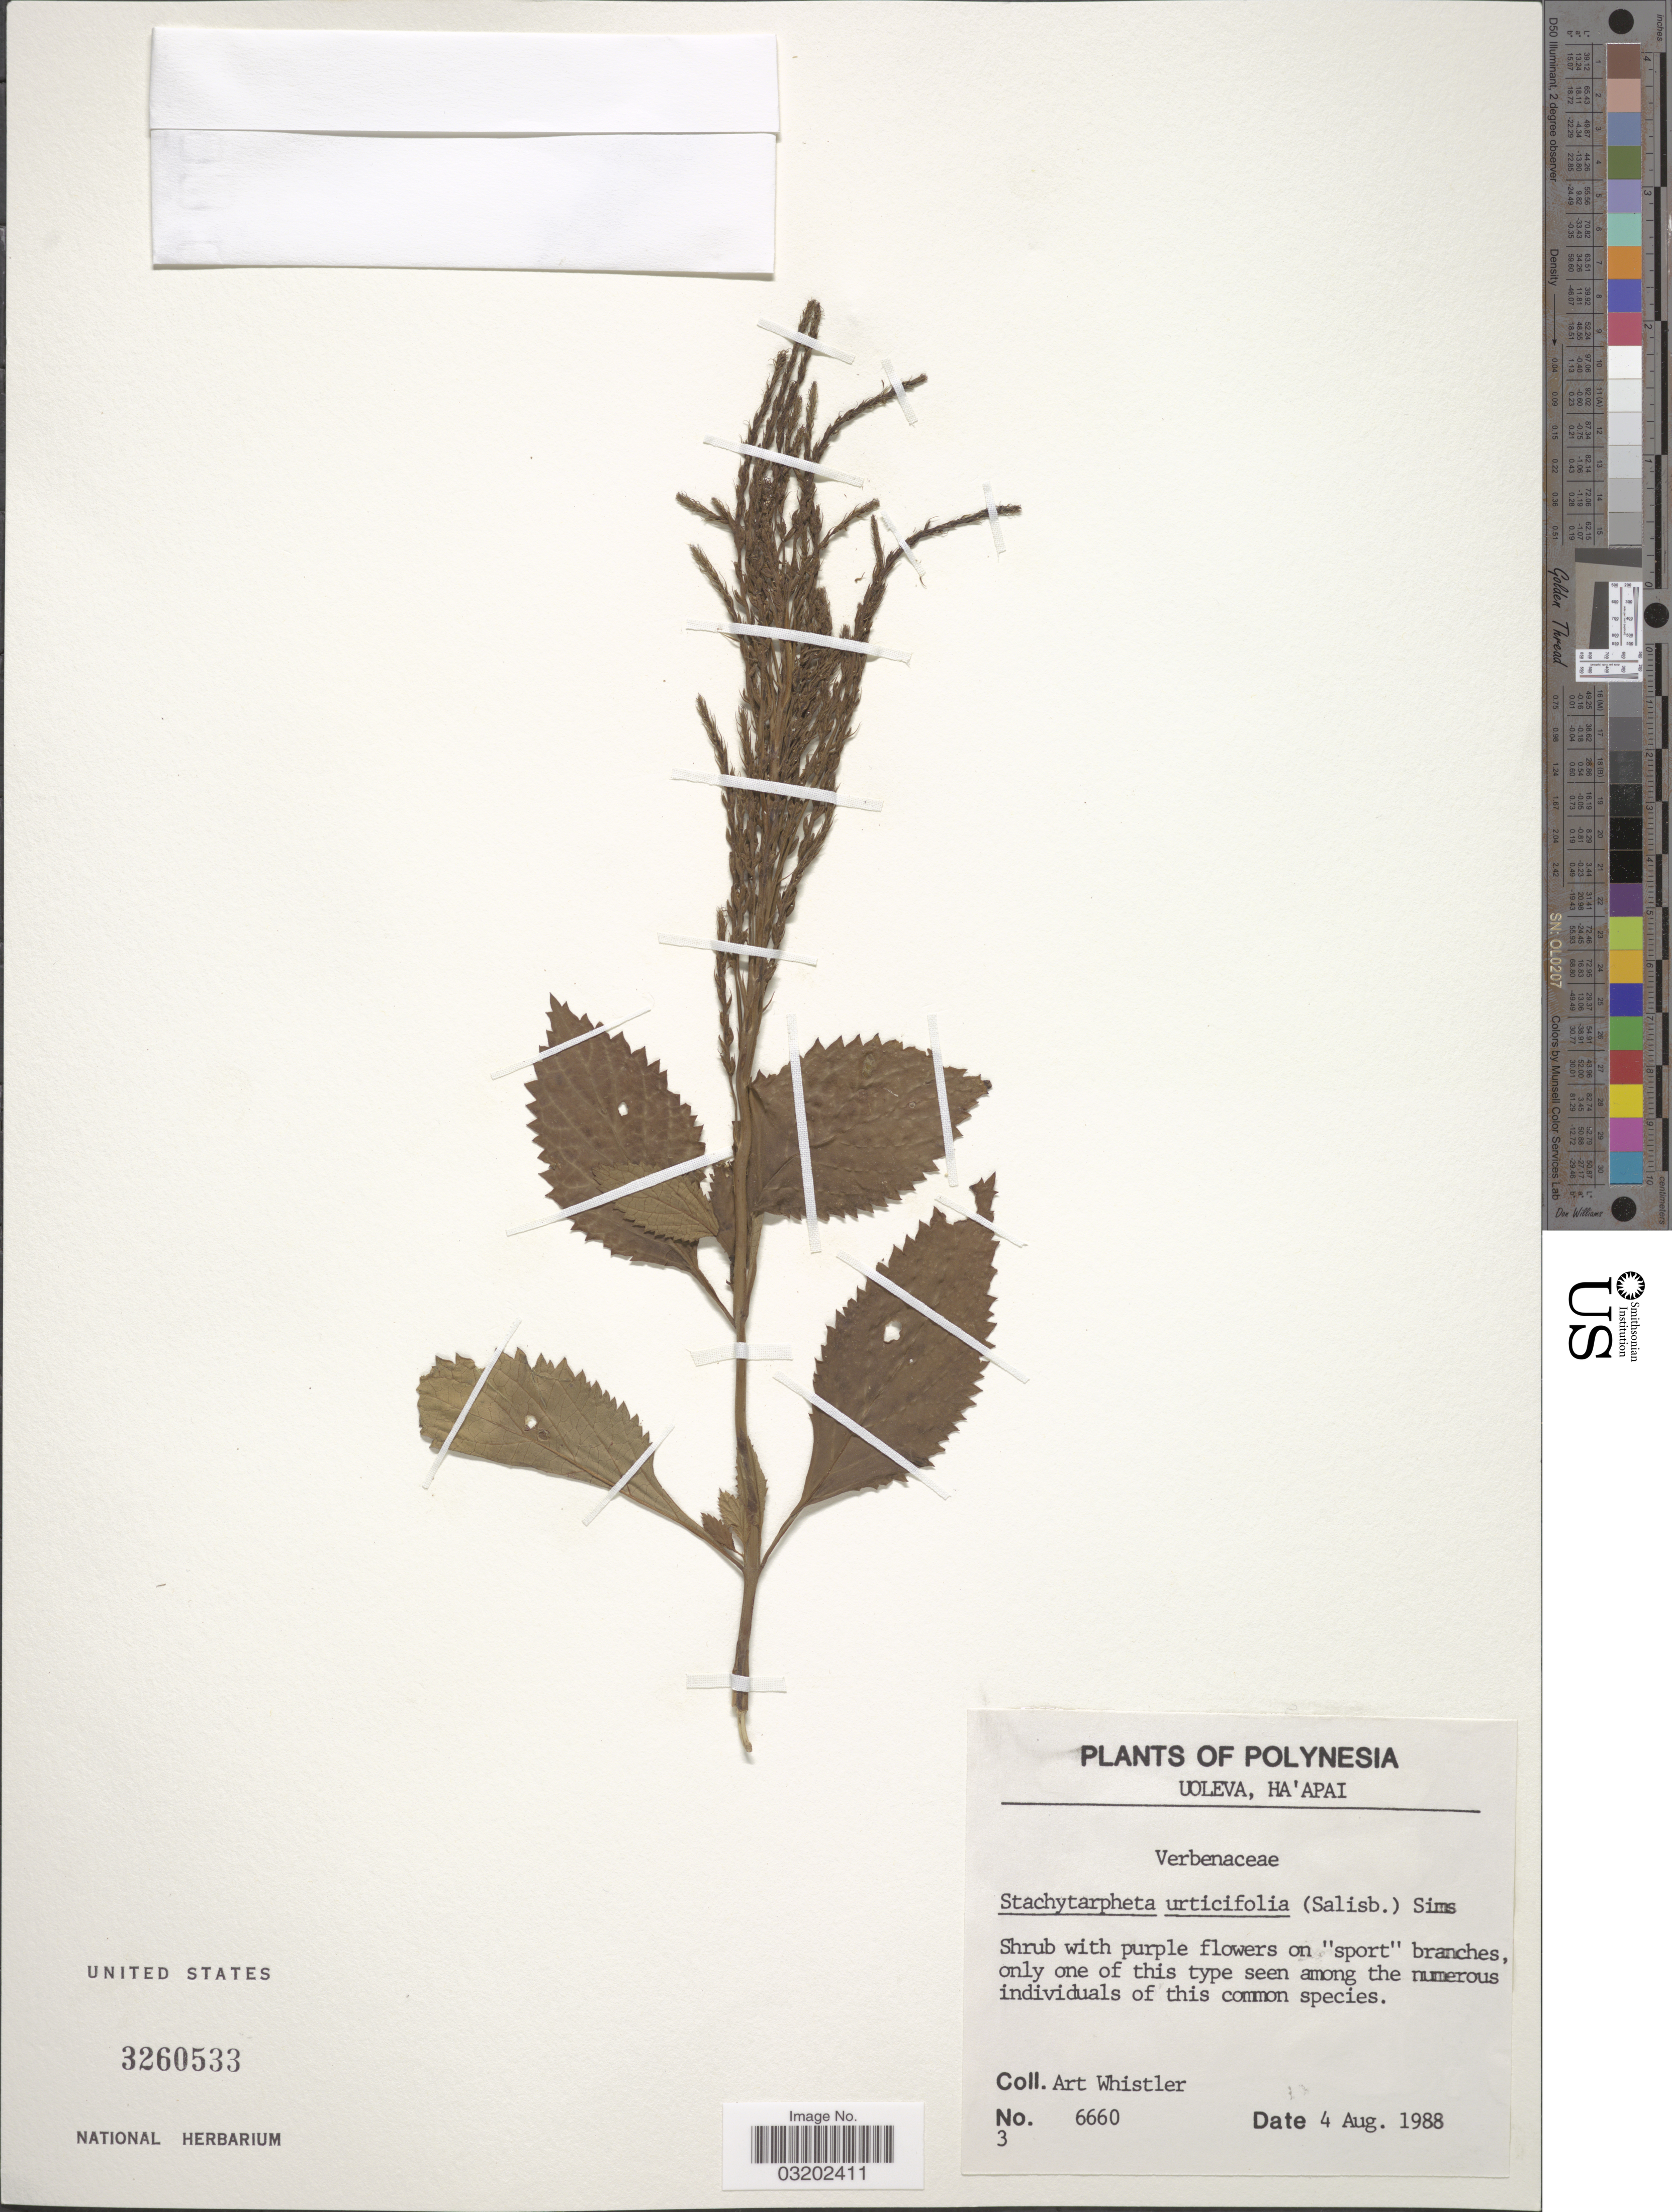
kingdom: Plantae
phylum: Tracheophyta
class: Magnoliopsida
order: Lamiales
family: Verbenaceae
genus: Stachytarpheta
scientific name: Stachytarpheta urticifolia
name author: Sims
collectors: A. Whistler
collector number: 6660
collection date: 1988-08-04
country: Tonga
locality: Polynesia. Uoleva, Ha'apai.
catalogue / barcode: US 3260533